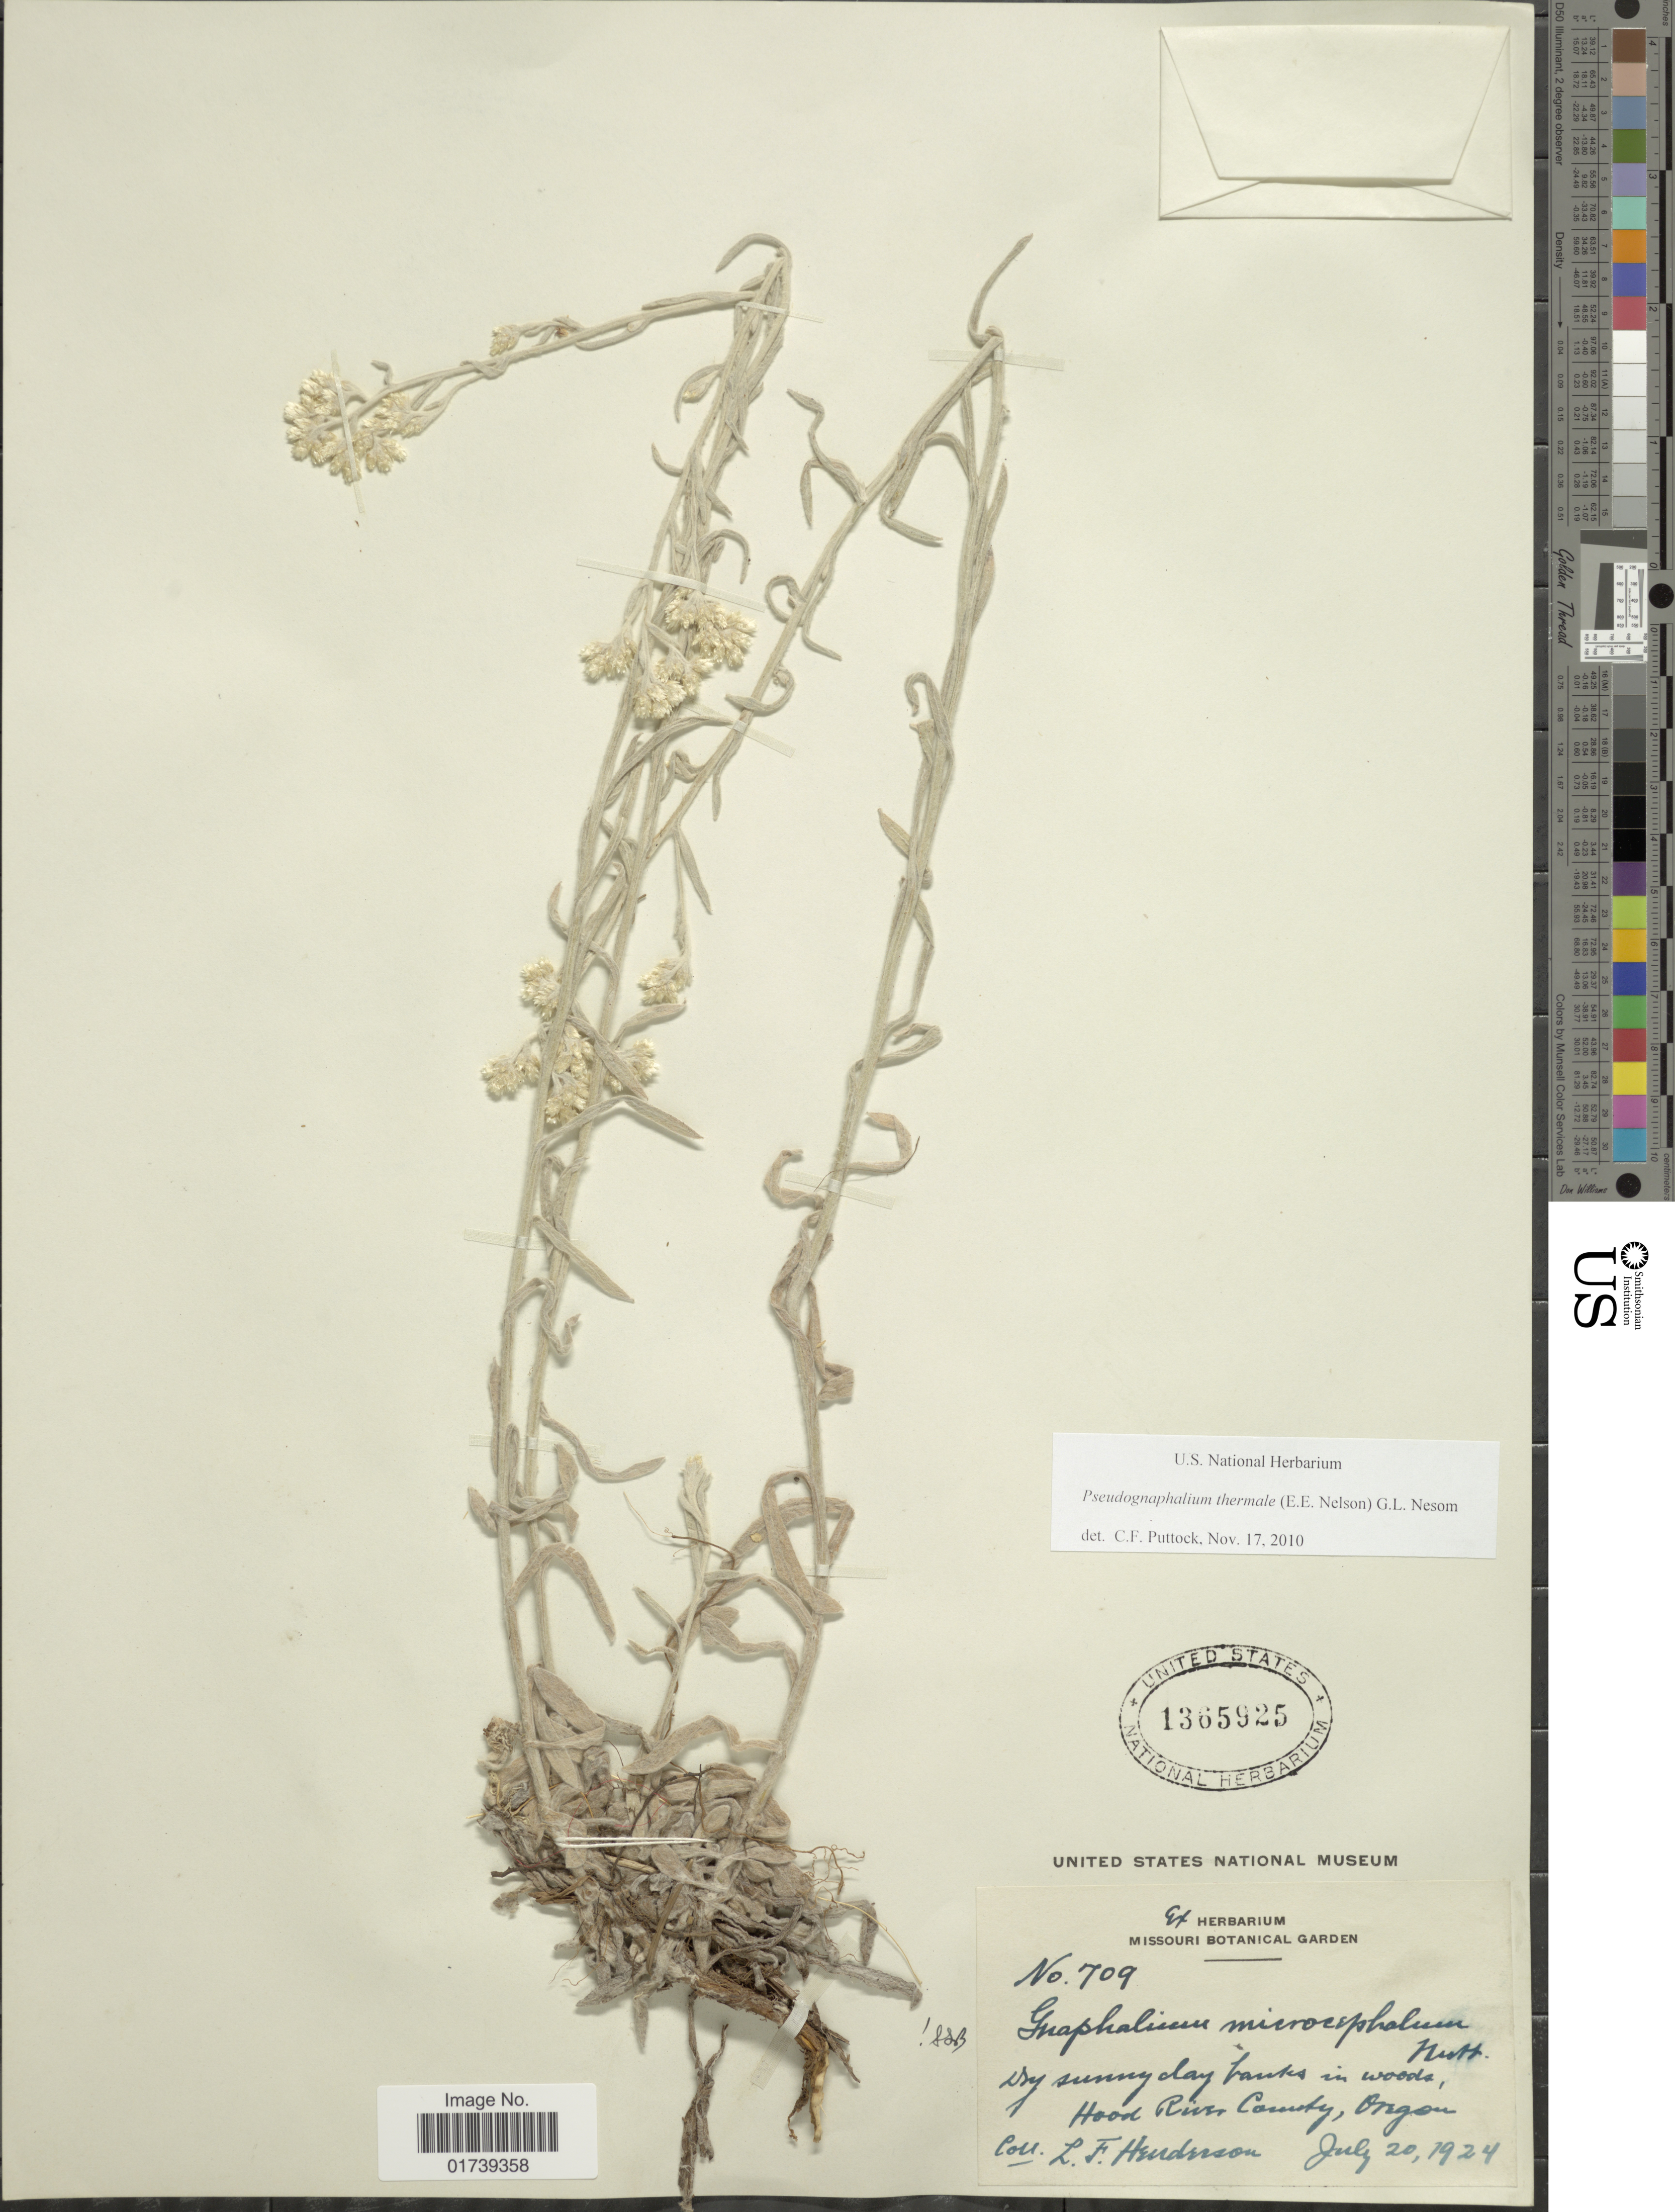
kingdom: Plantae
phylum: Tracheophyta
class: Magnoliopsida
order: Asterales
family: Asteraceae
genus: Pseudognaphalium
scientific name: Pseudognaphalium thermale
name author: (E.E. Nelson) G.L. Nesom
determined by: Puttock, Christopher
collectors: L. Henderson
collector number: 709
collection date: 1924-07-20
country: United States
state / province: Oregon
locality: Hood River County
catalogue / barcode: US 1365925